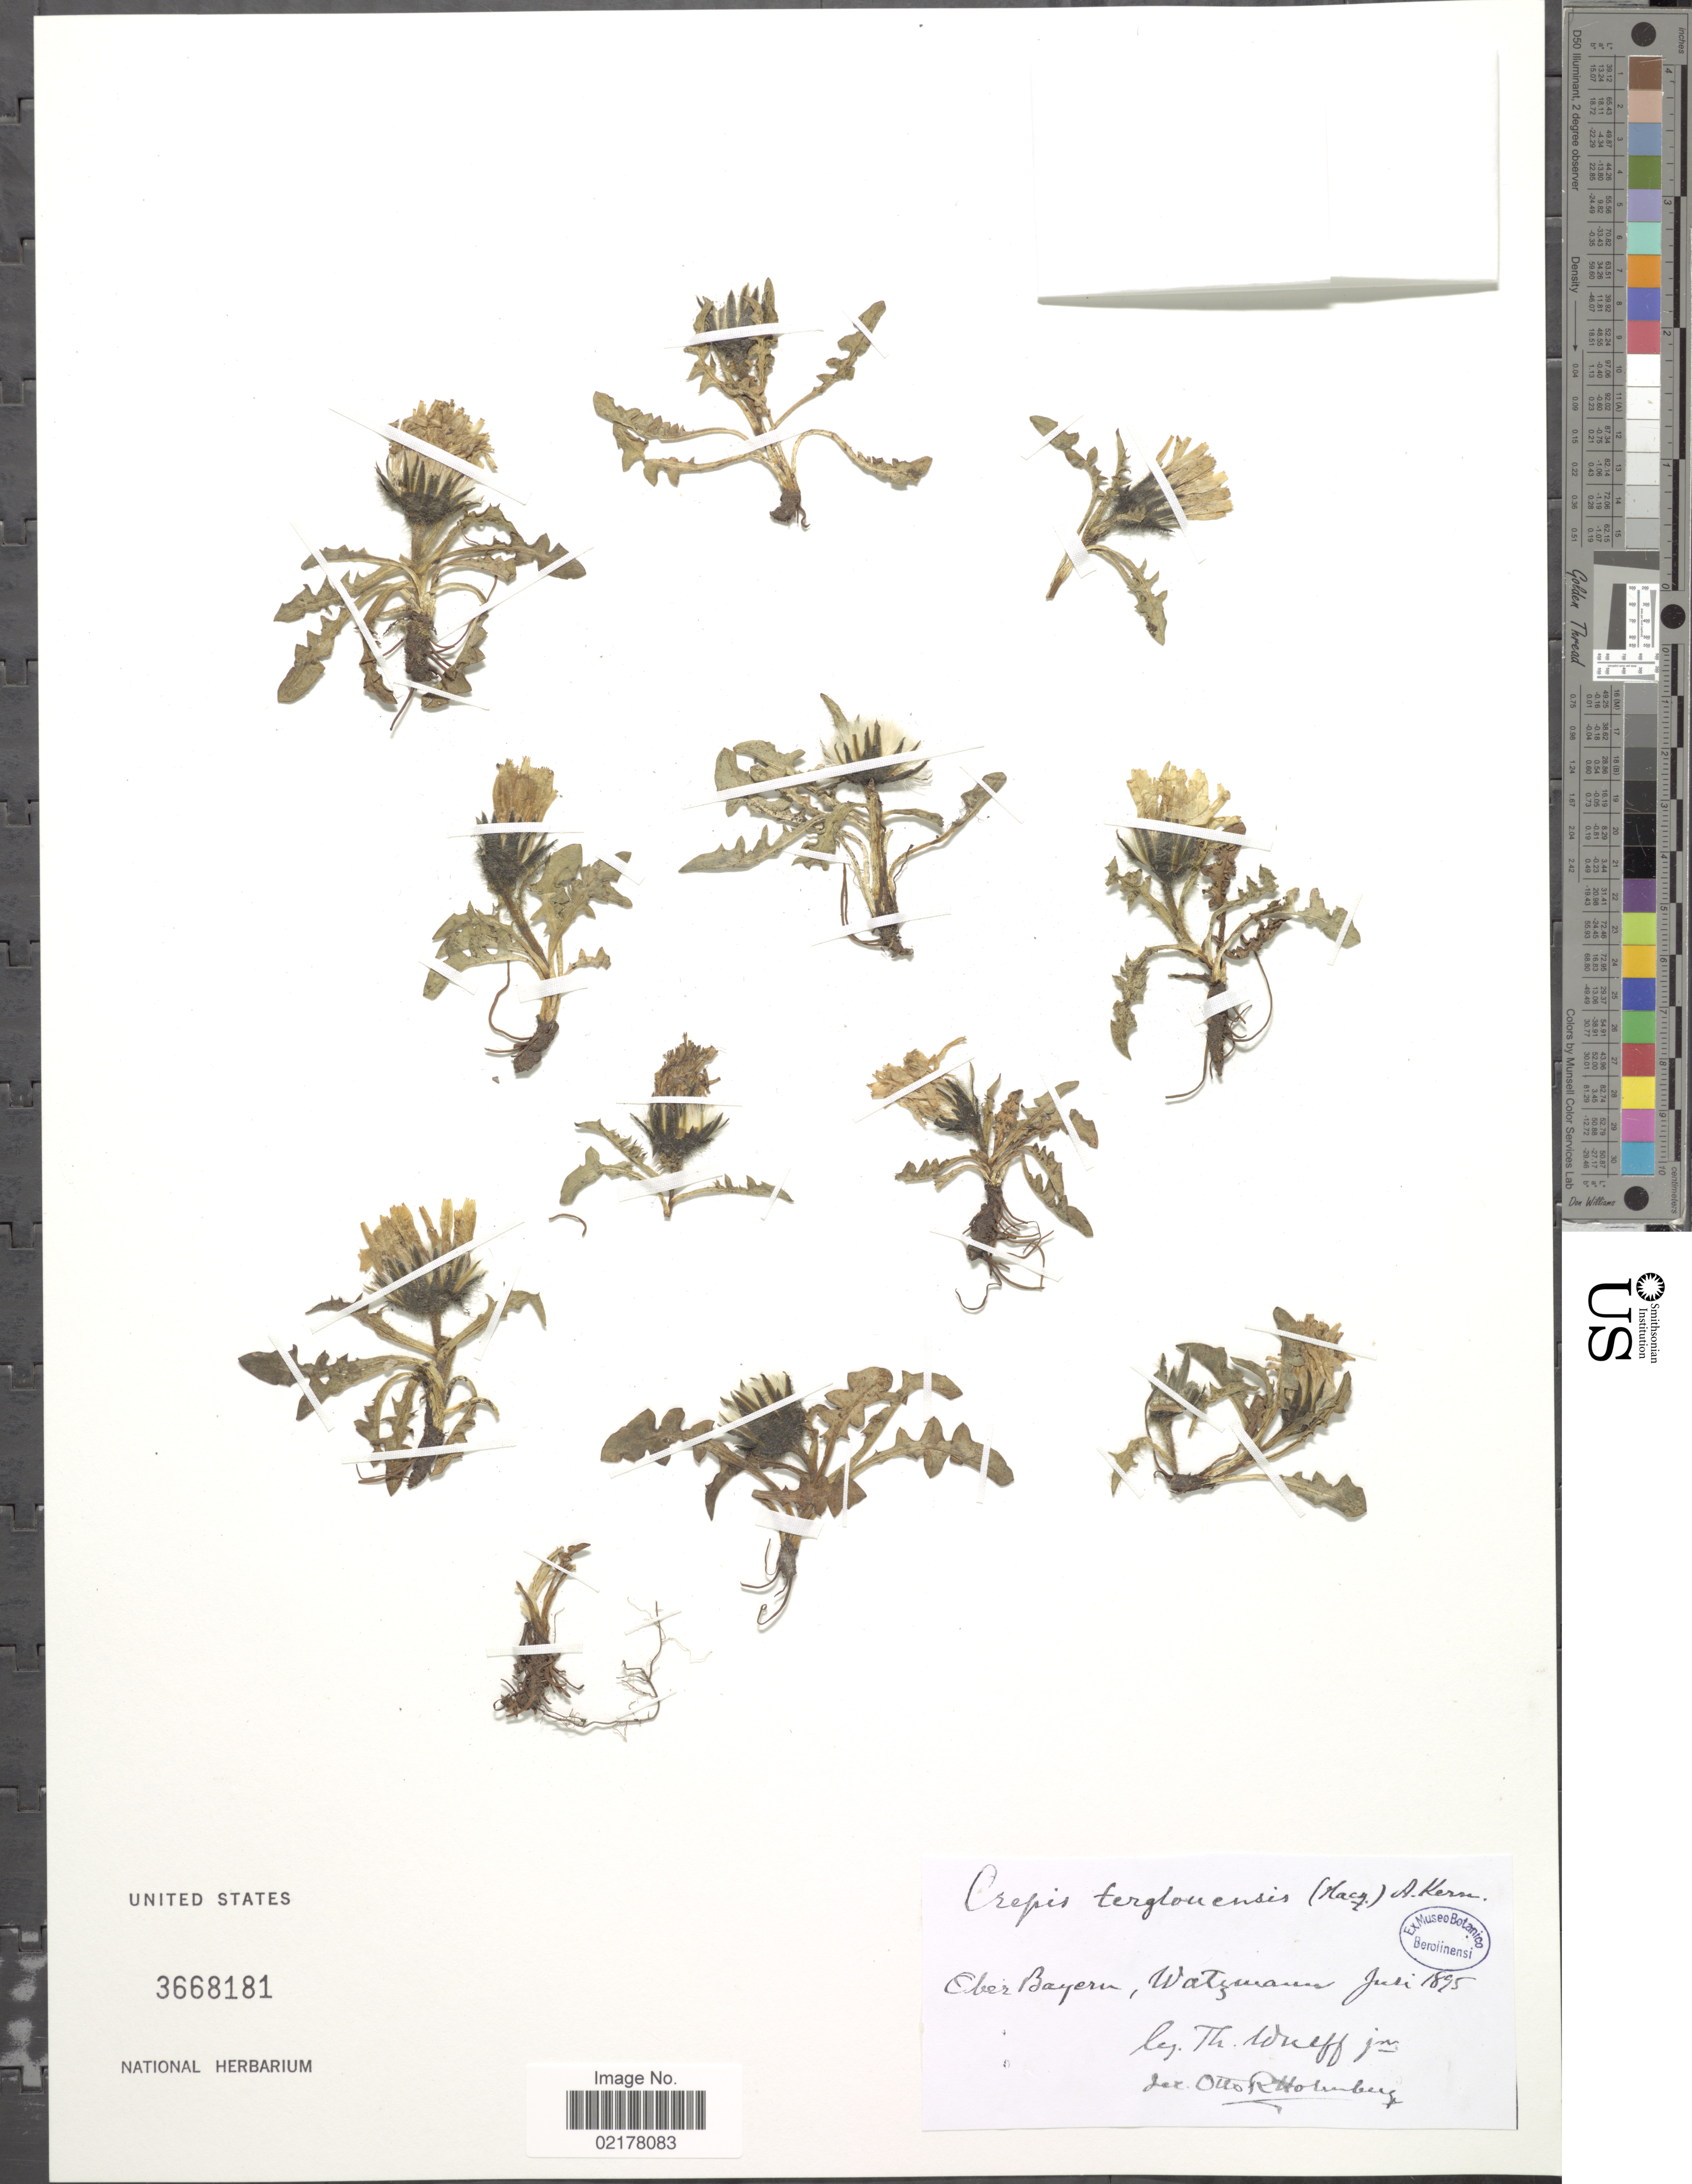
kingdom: Plantae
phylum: Tracheophyta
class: Magnoliopsida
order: Asterales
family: Asteraceae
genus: Crepis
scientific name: Crepis terglouensis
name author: (Hacq.) A. Kern.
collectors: T. Wulff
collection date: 1895-07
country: Germany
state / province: Bayern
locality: Ober Bayern, Watzmann [interpreted]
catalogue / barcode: US 3668181